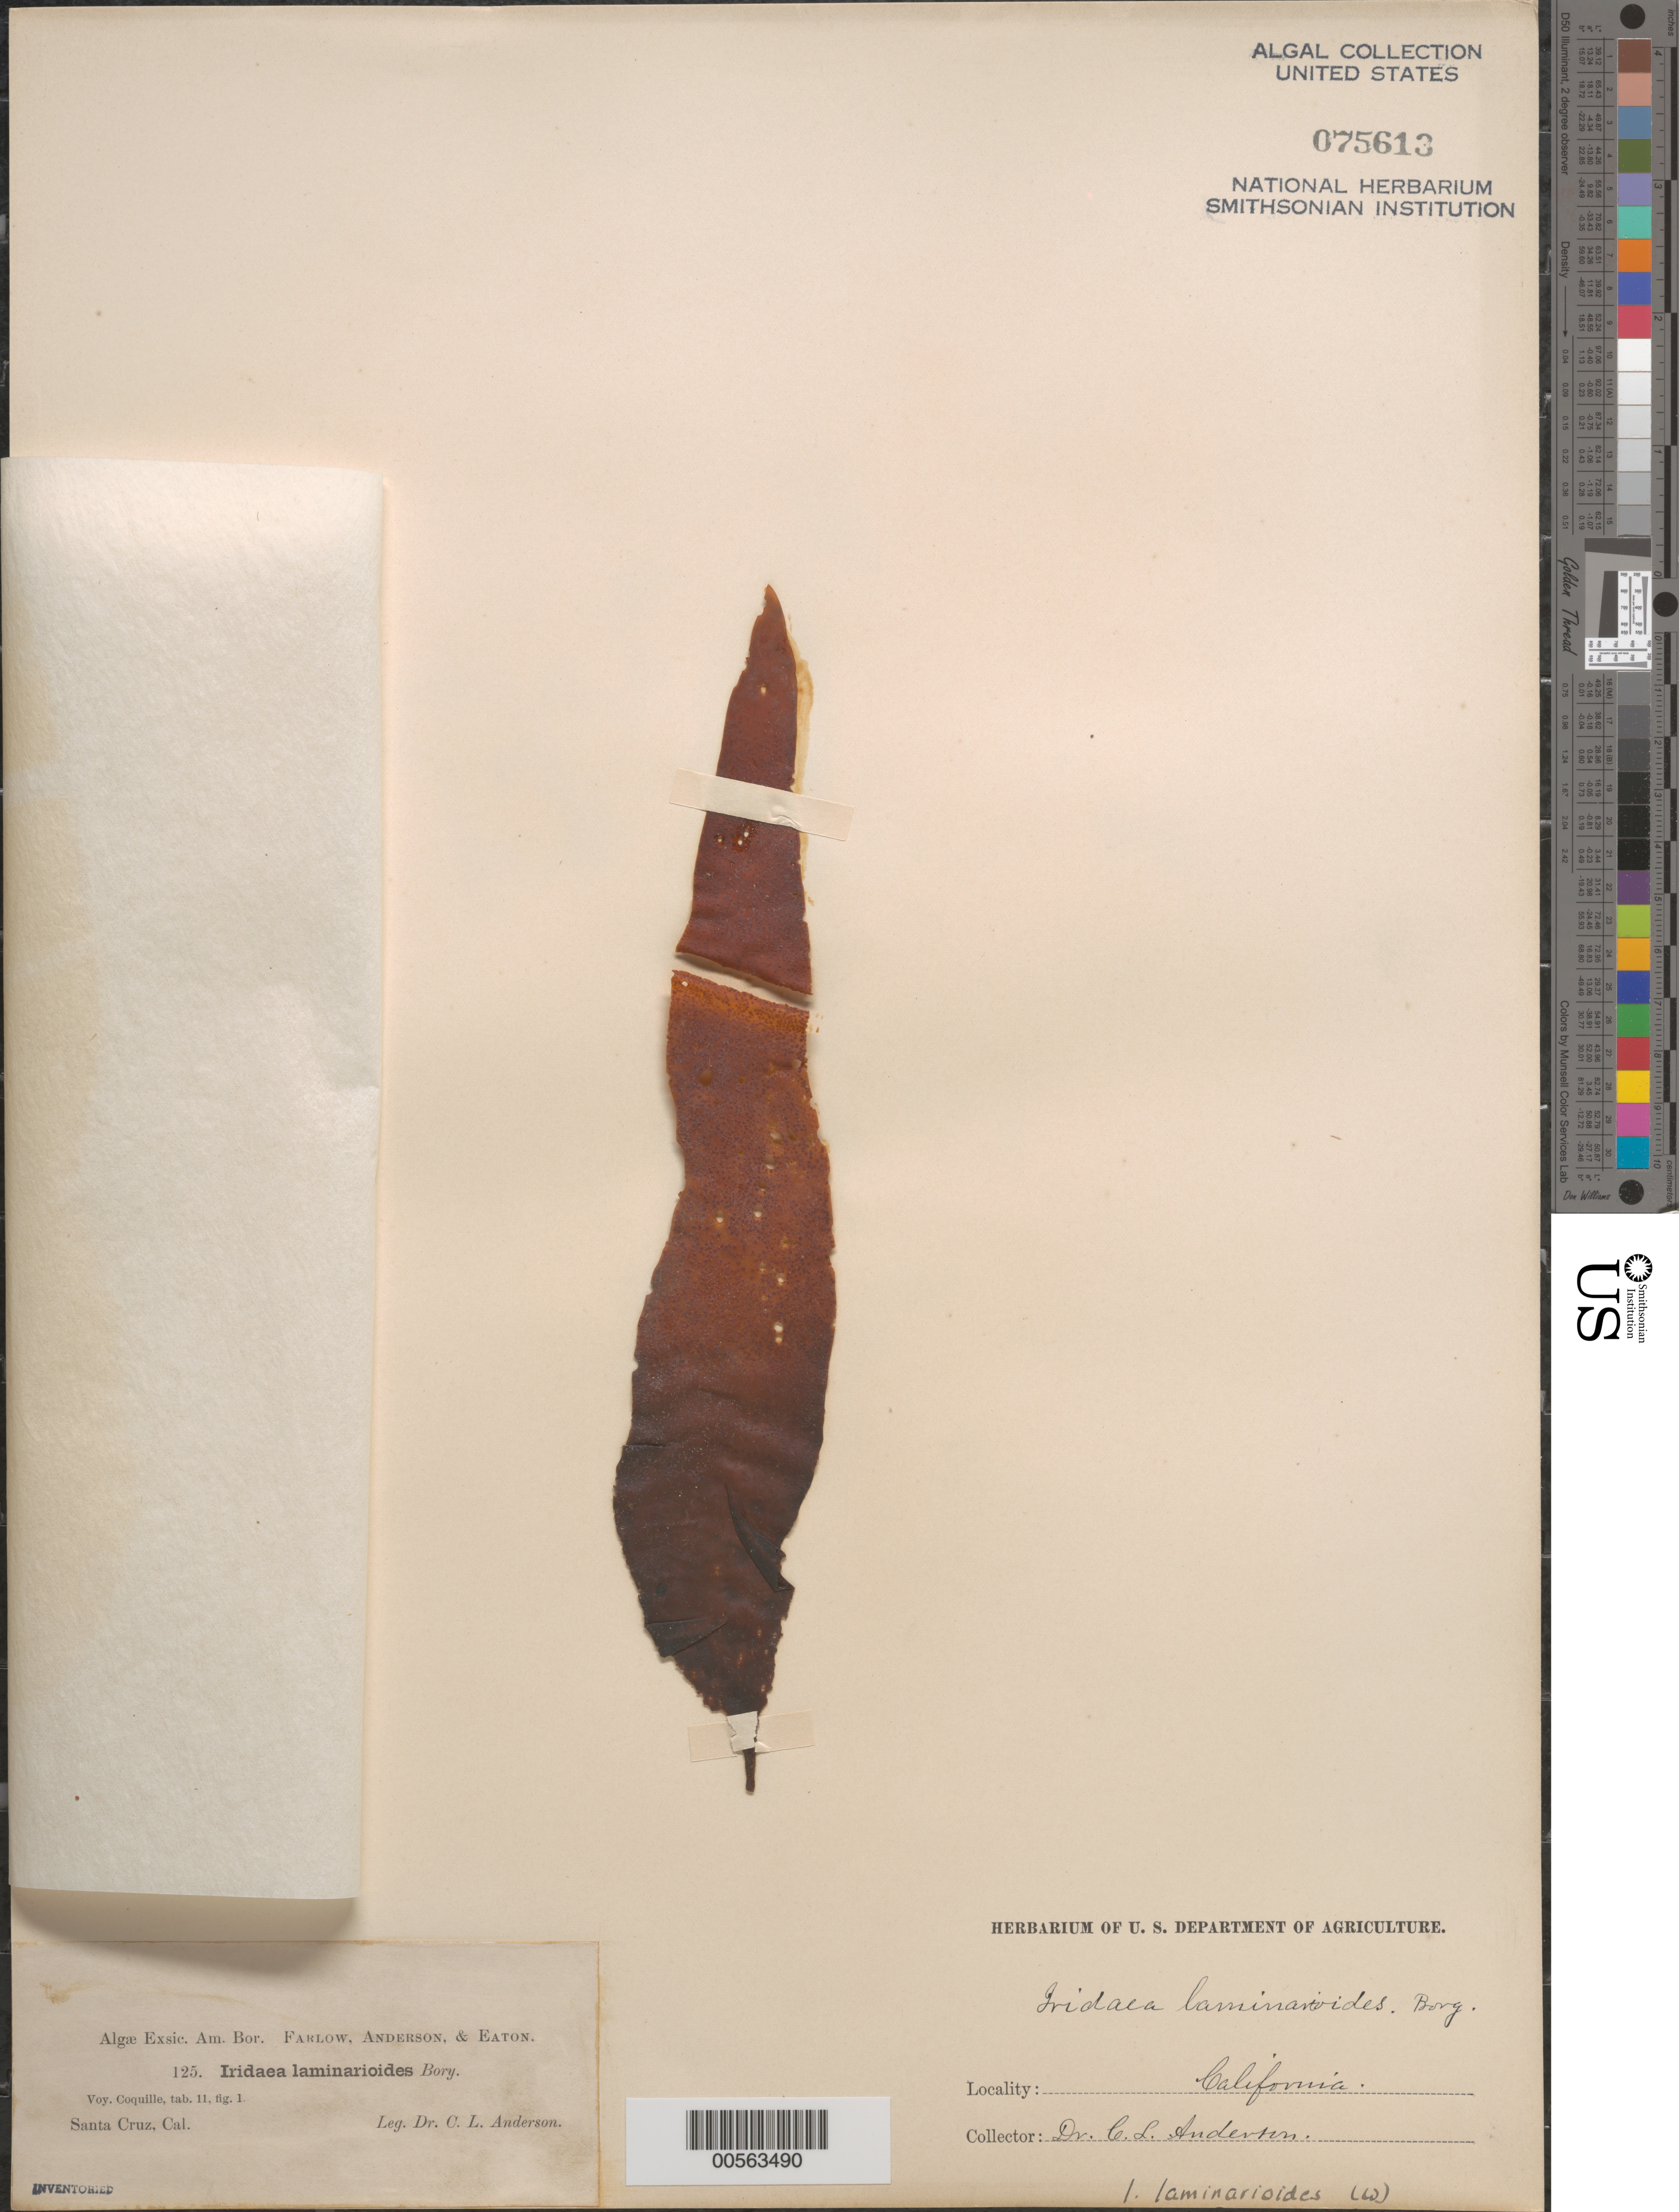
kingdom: Plantae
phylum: Rhodophyta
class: Florideophyceae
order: Gigartinales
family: Gigartinaceae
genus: Mazzaella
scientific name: Mazzaella laminarioides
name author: (Bory) Fredericq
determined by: Algae name updating Project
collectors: C. L. Anderson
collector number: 125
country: United States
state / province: California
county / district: Santa Cruz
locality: Santa Cruz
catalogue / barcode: US 75613